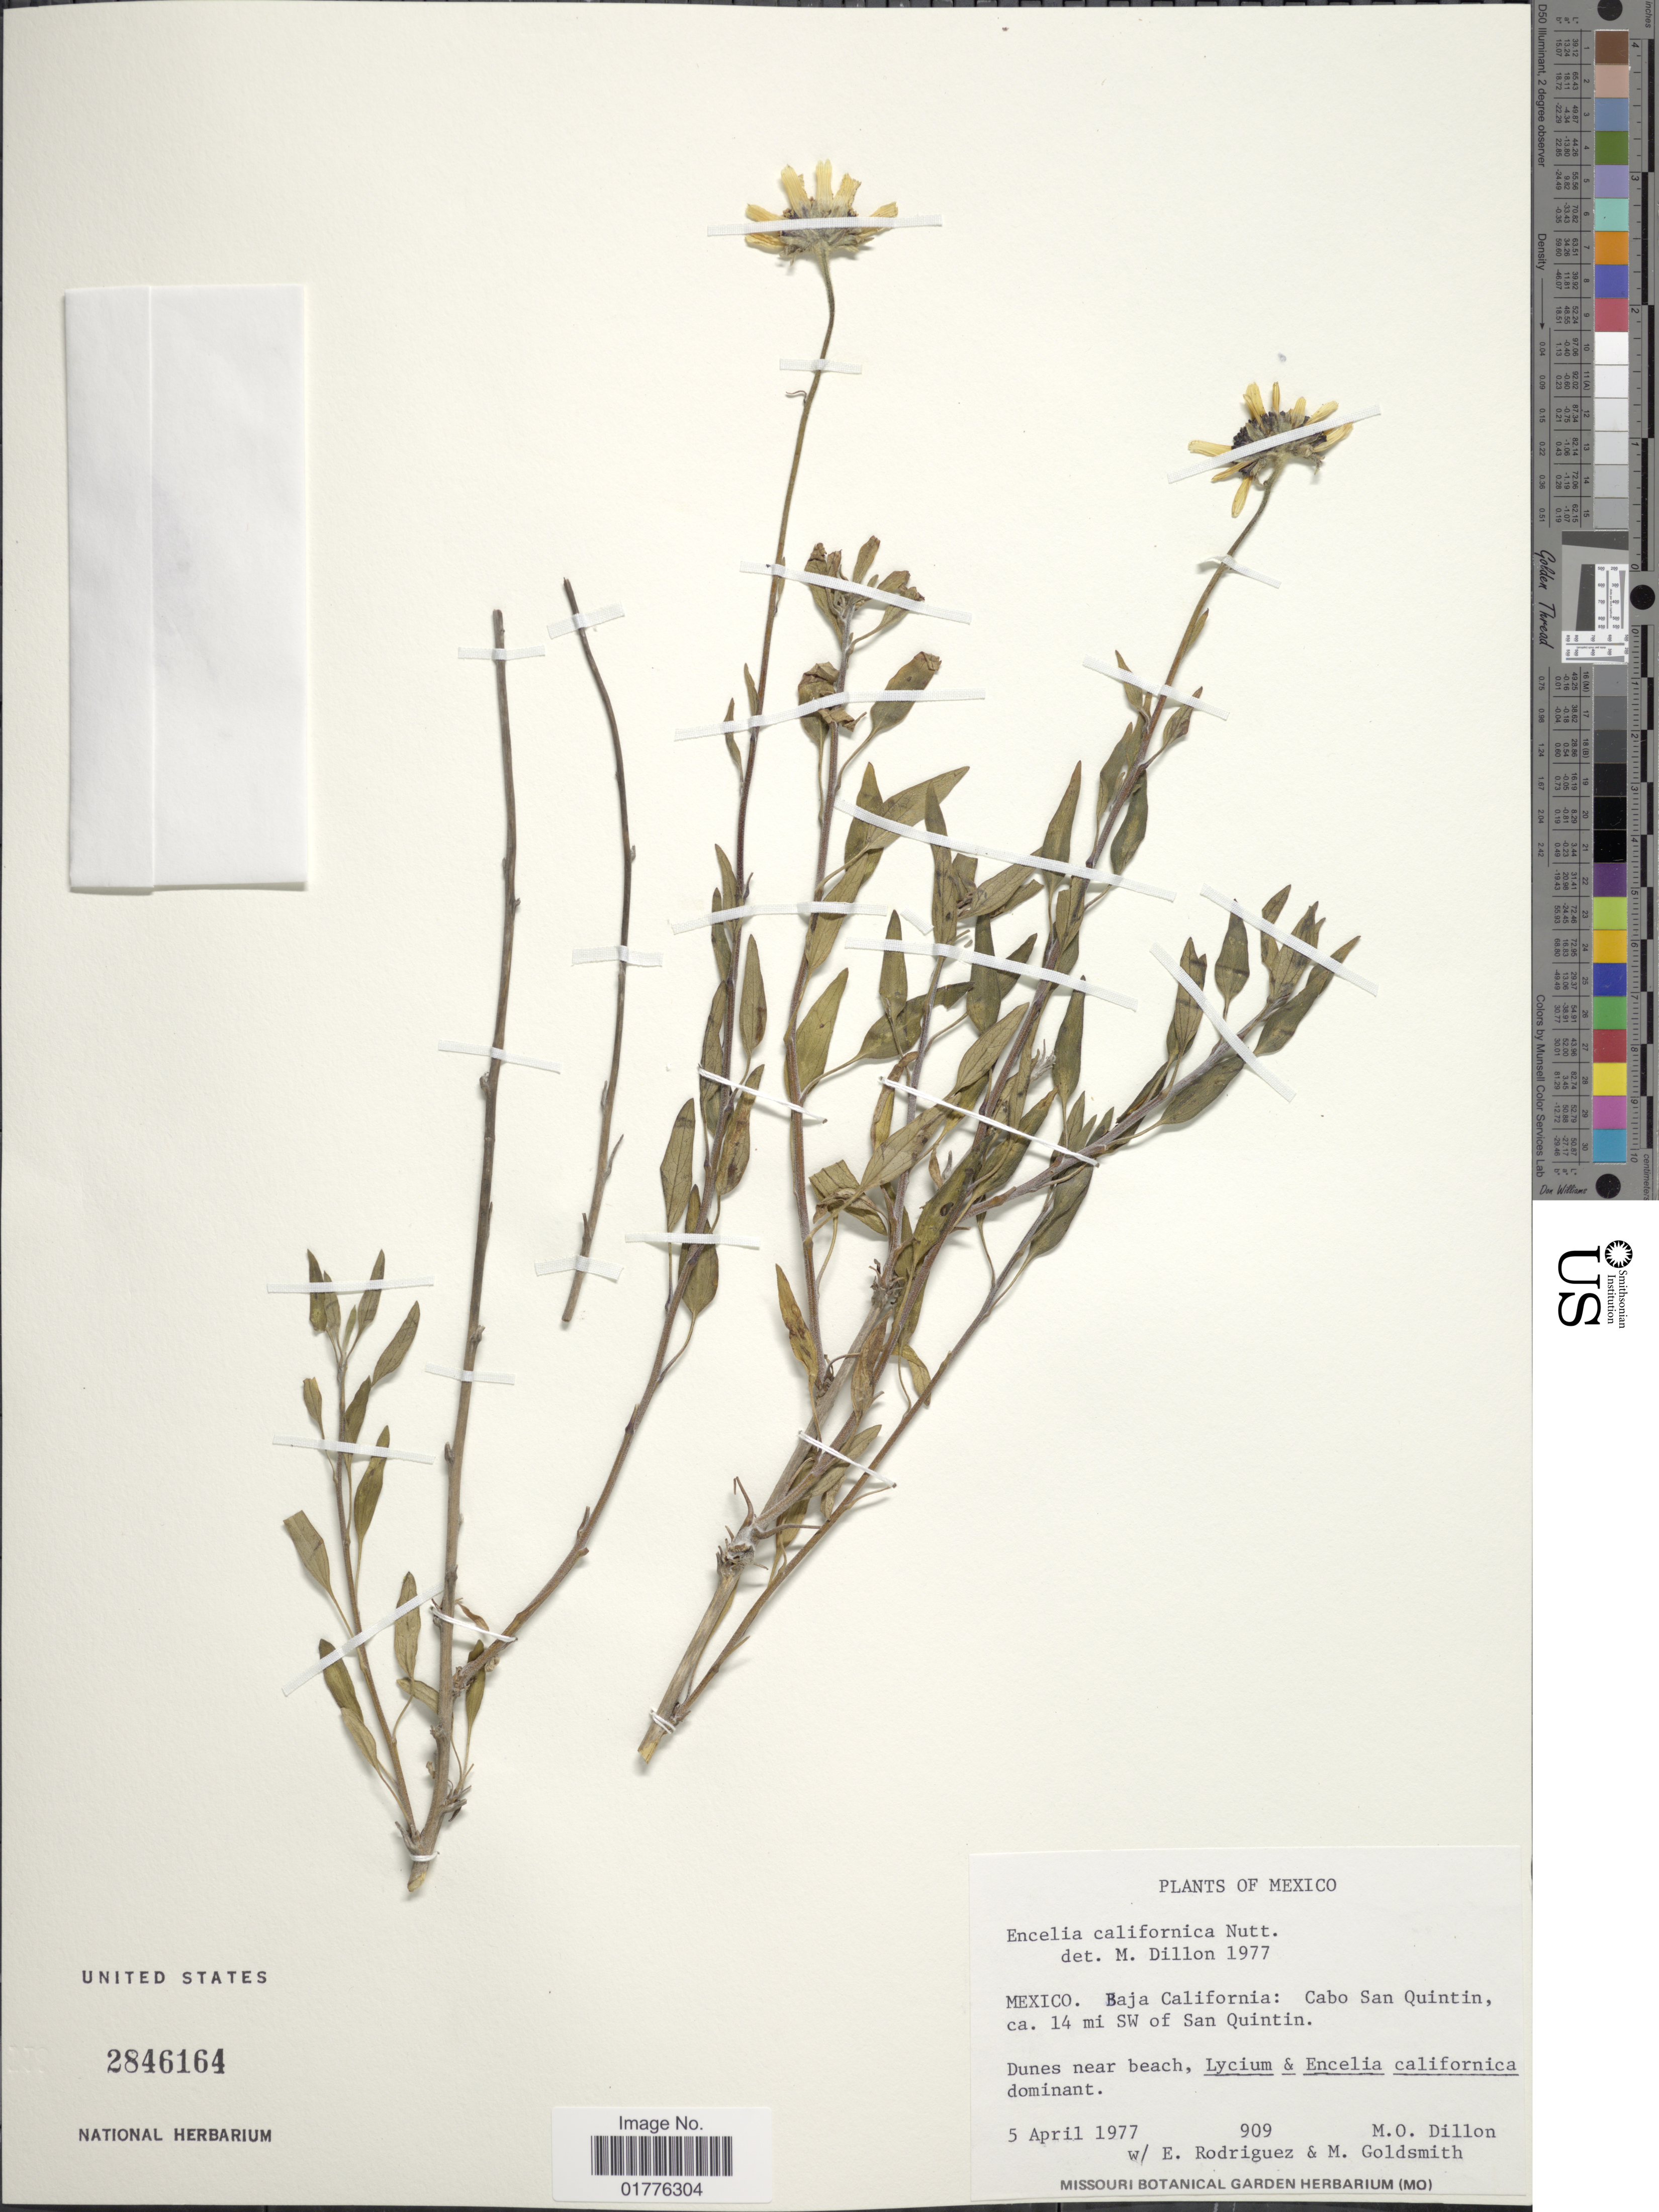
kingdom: Plantae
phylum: Tracheophyta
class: Magnoliopsida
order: Asterales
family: Asteraceae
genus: Encelia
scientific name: Encelia californica var. asperifolia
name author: S.F. Blake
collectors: M. O. Dillon, E. Rodriguez & M. Goldsmith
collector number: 909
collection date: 1977-04-05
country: Mexico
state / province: Baja California Sur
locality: Cabo San Quintin, ca. 14 mi SW of San Quintin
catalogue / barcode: US 2846164